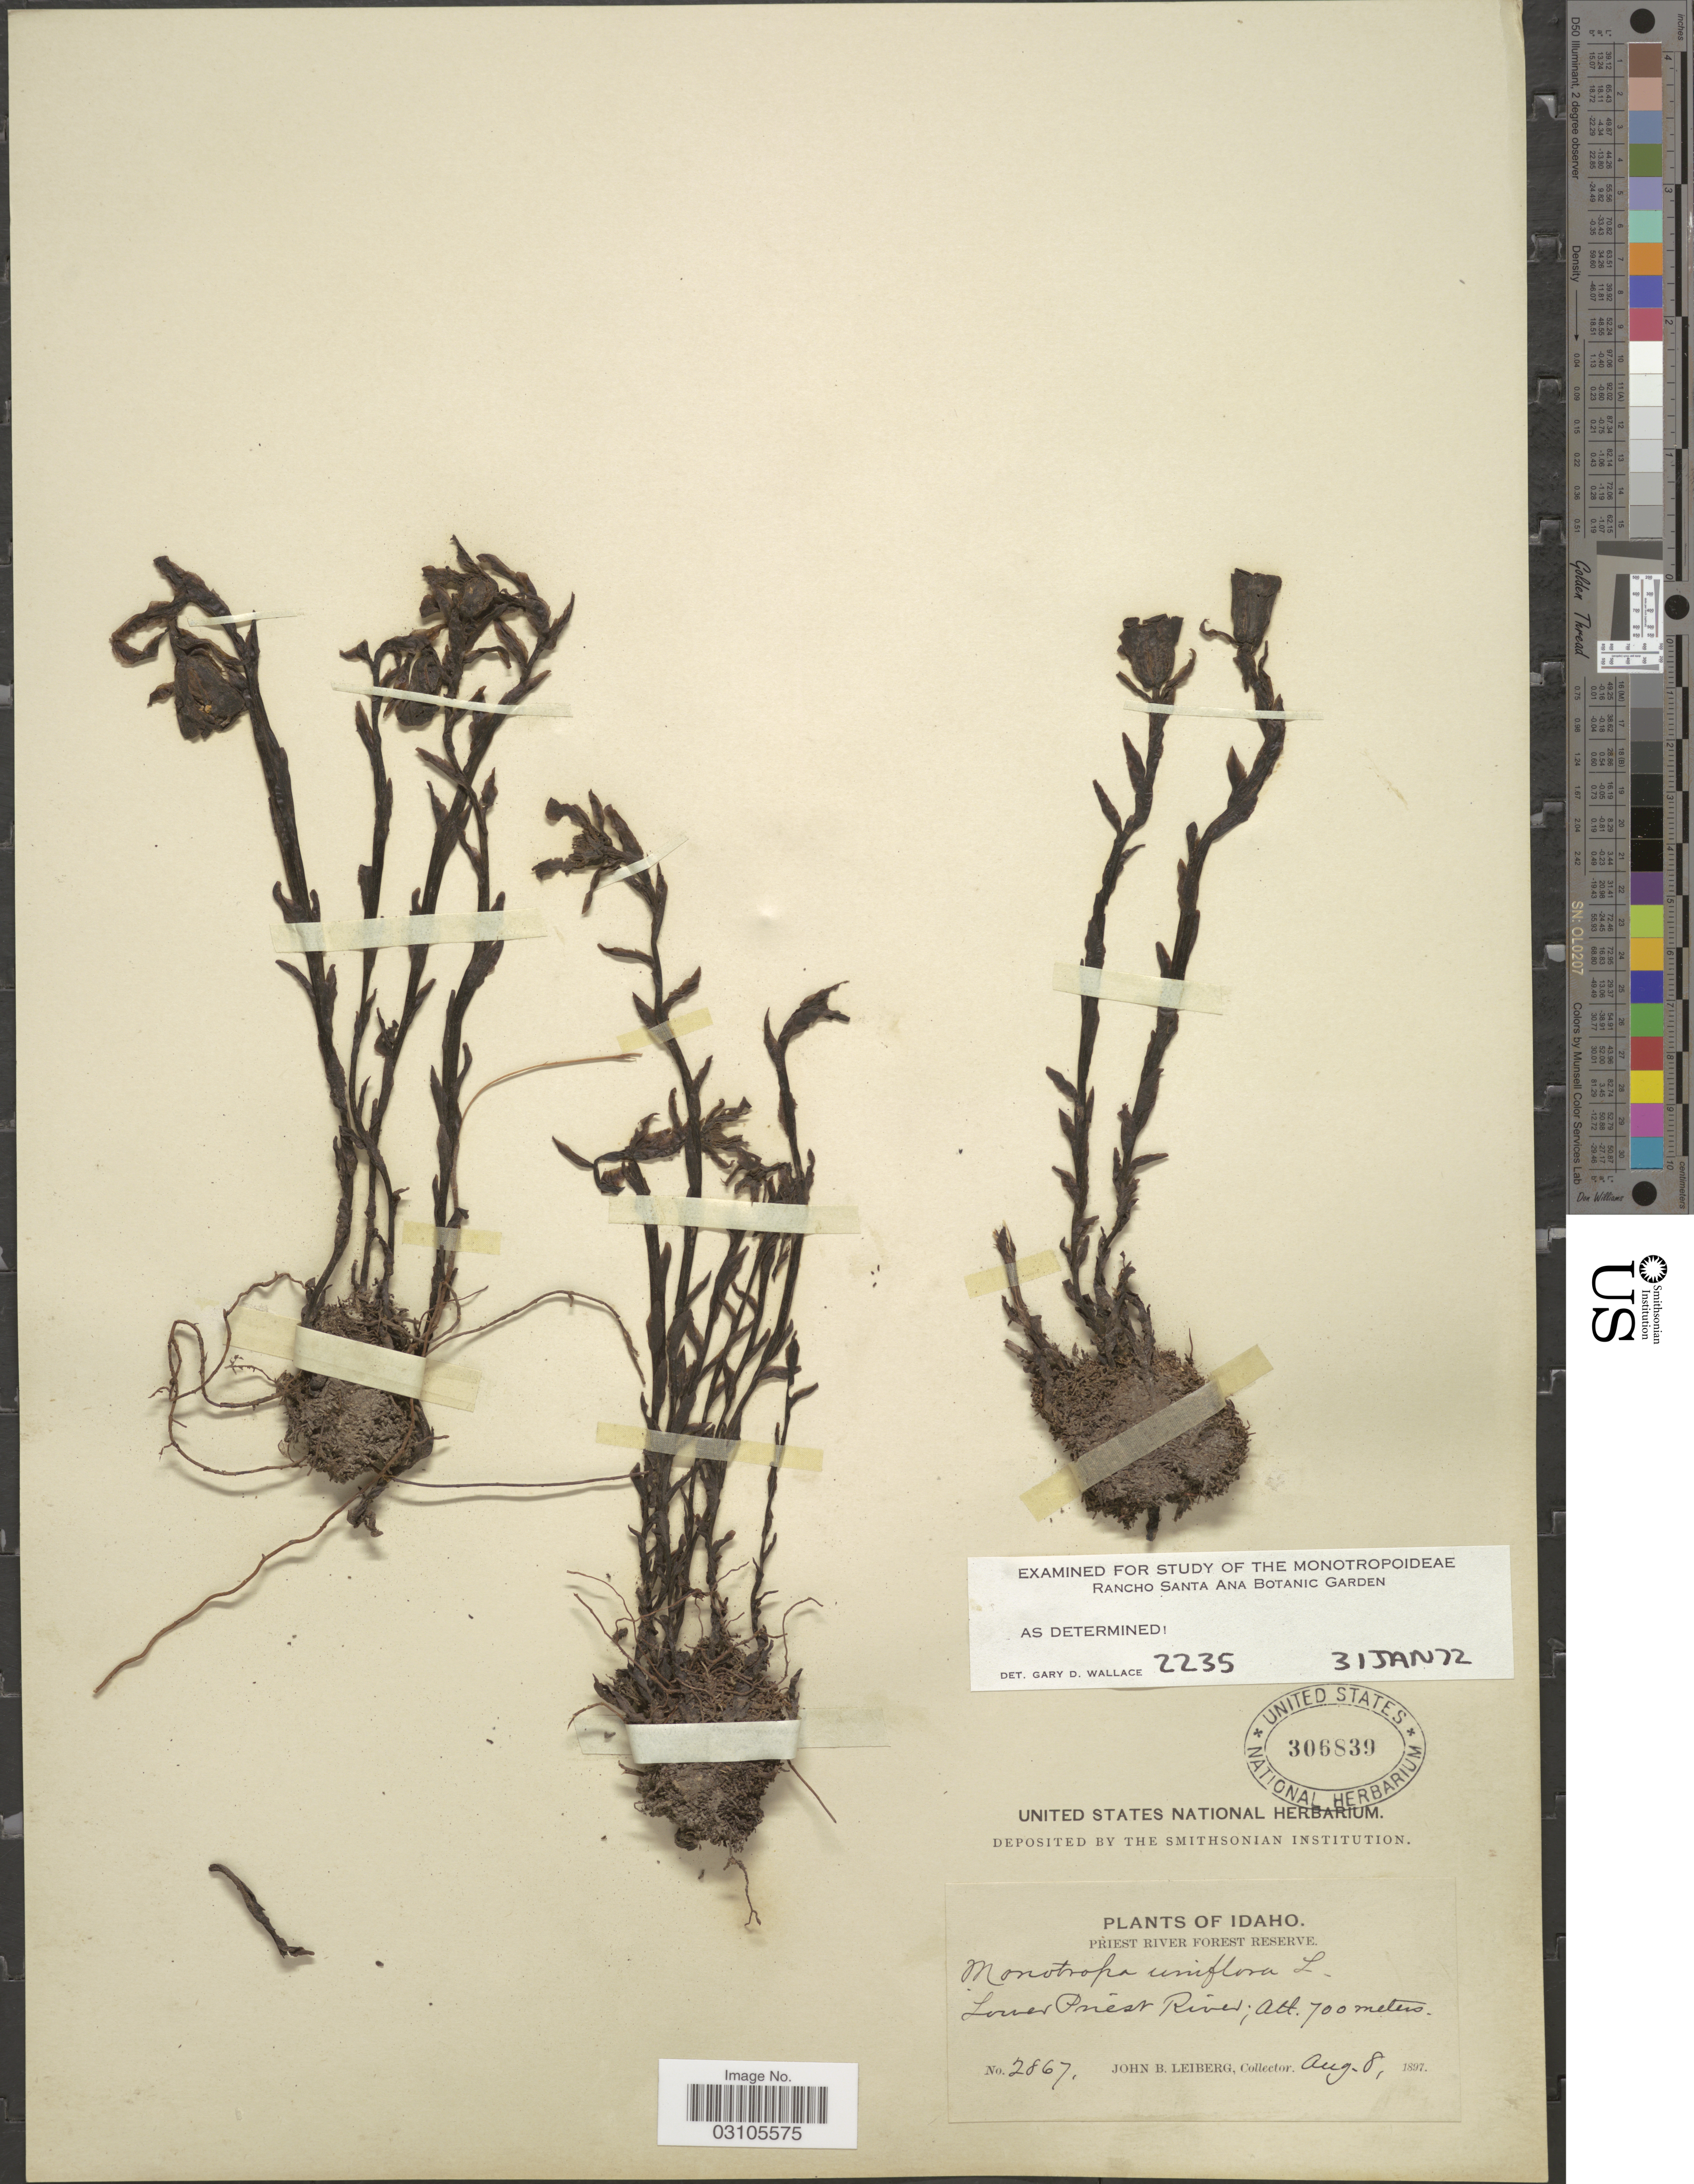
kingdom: Plantae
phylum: Tracheophyta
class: Magnoliopsida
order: Ericales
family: Ericaceae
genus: Monotropa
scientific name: Monotropa uniflora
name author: L.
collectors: J. B. Leiberg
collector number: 2867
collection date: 1897-08-08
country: United States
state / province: Idaho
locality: Priest River Forest Reserve. Lower Priest River.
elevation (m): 700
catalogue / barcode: US 306839